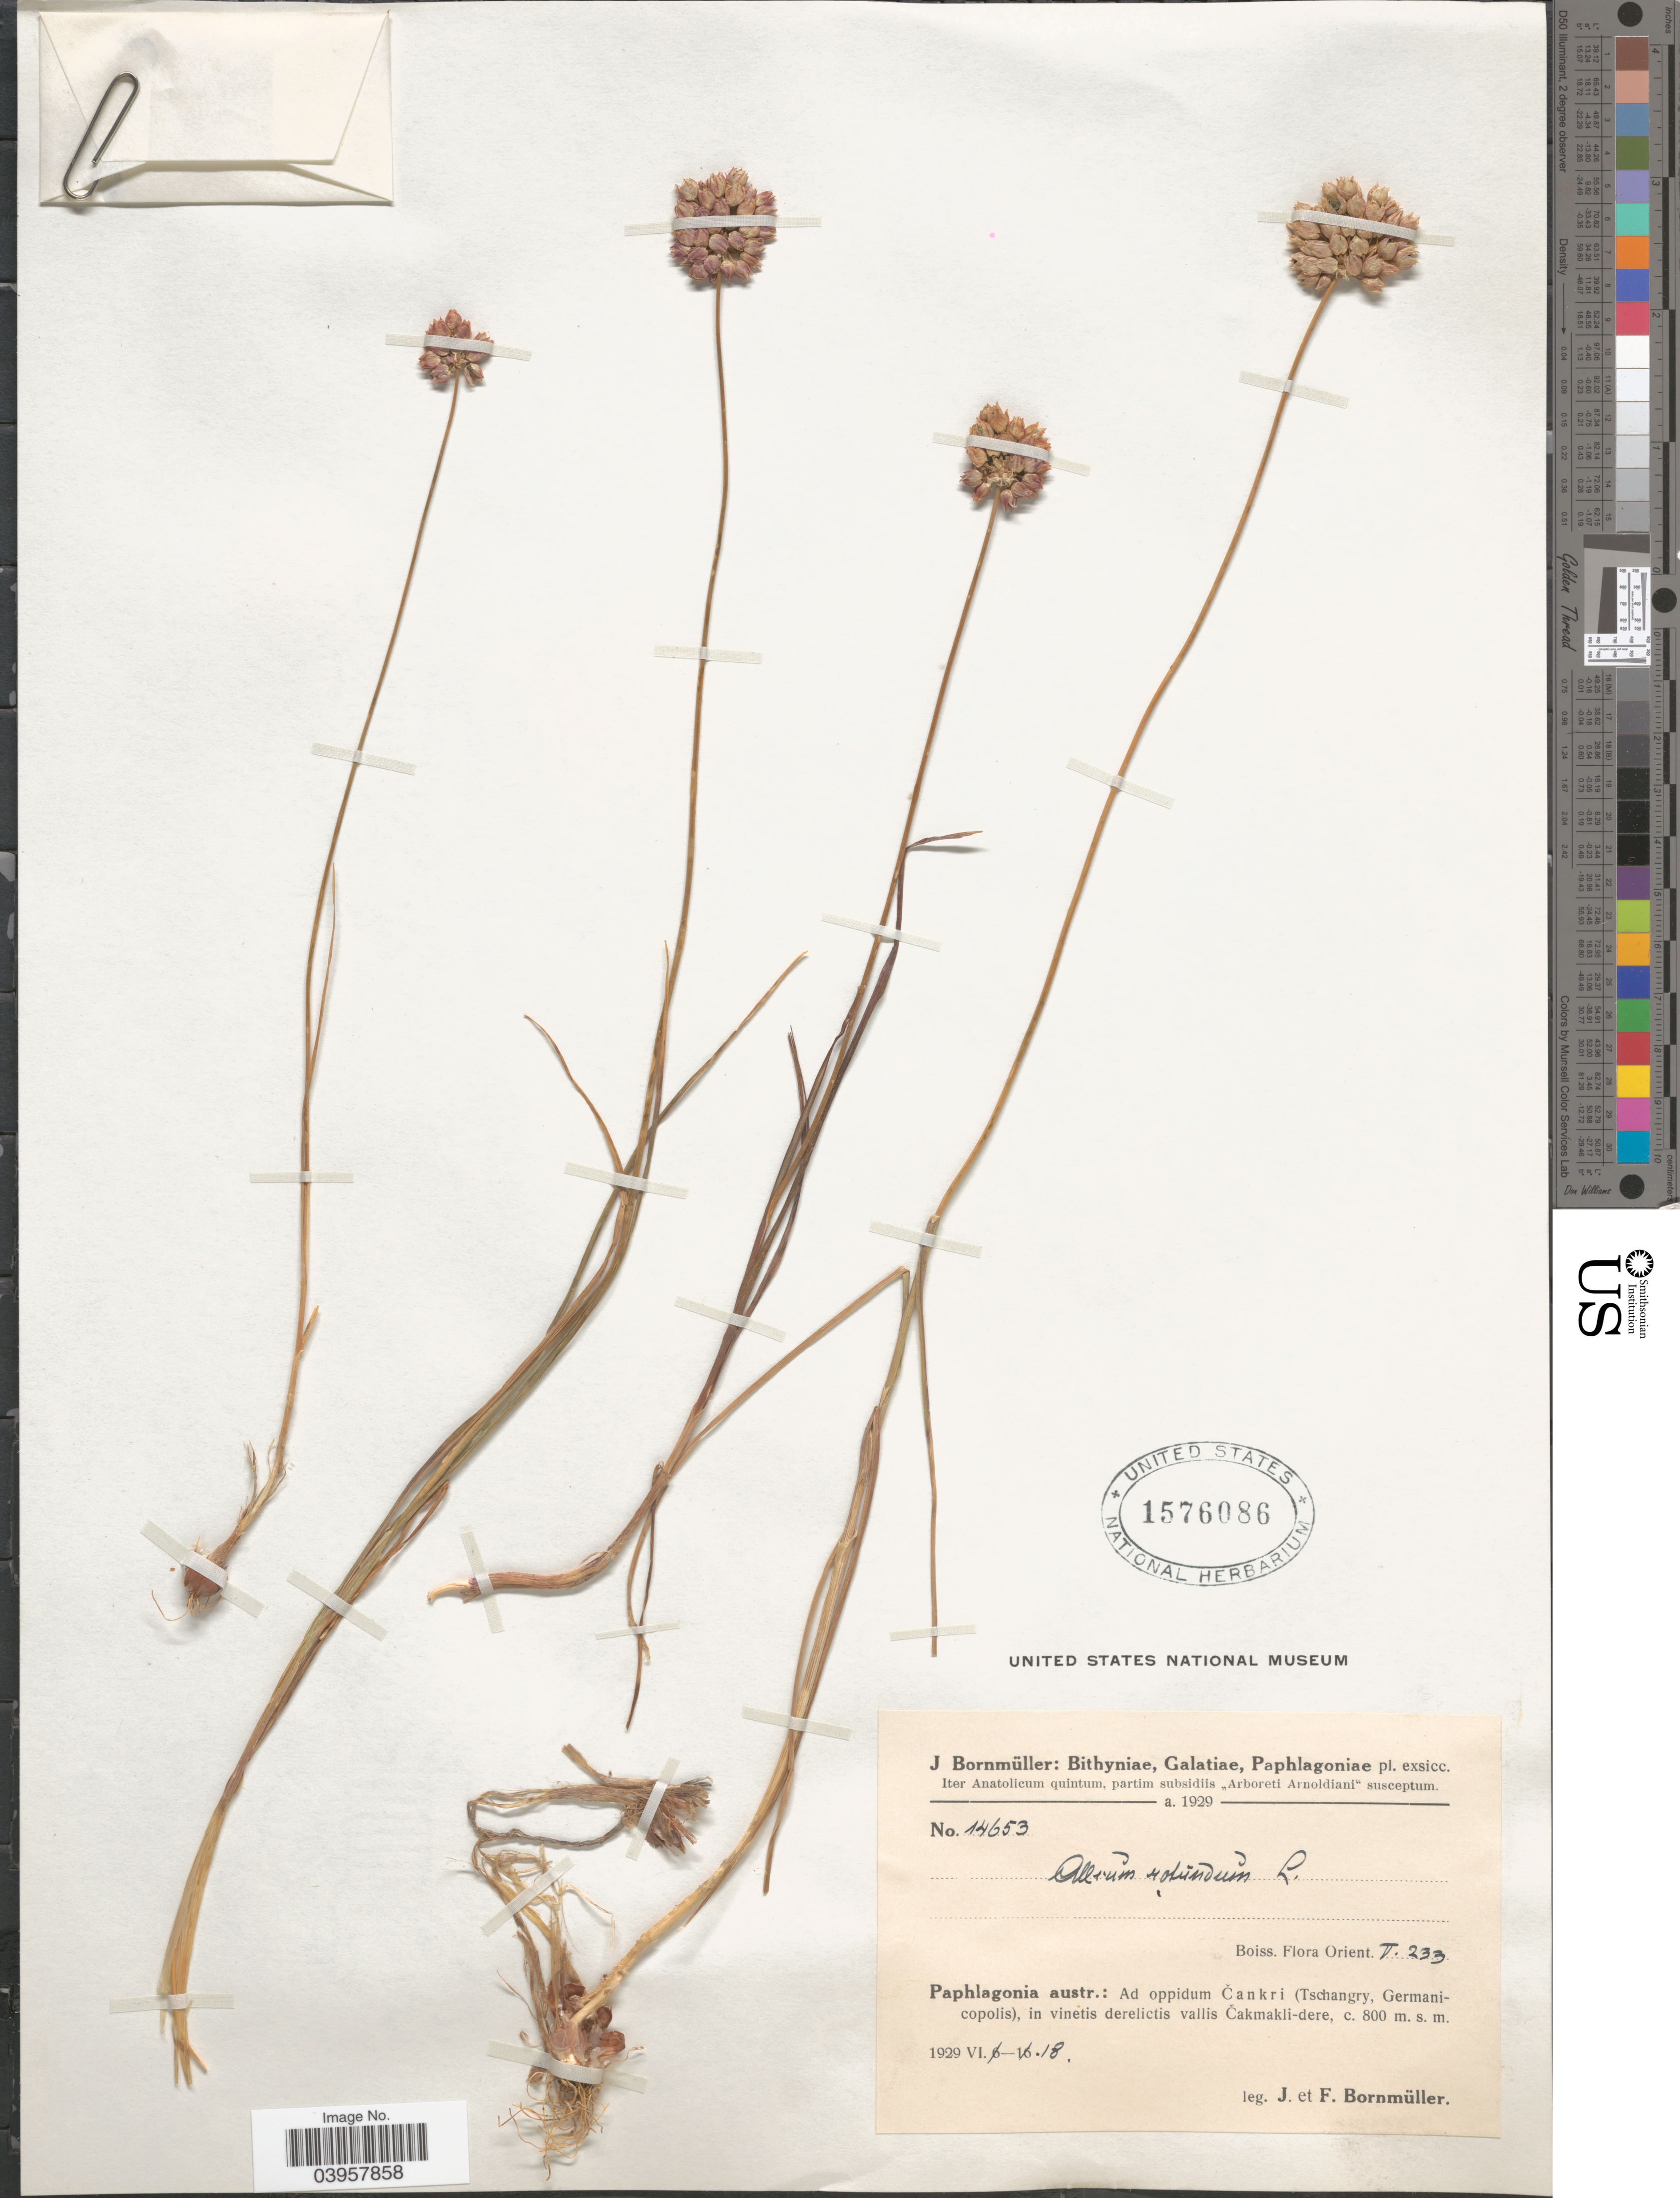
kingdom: Plantae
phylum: Tracheophyta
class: Liliopsida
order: Asparagales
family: Amaryllidaceae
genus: Allium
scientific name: Allium rotundum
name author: L.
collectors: J. Bornmüller & F. Bornmüller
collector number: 14653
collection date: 1929-06-18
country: Turkey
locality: Paphlagonia austr.: Ad oppidum Čankri (Tschangry, Germanicopolis), in vinetis derelictis vallis Čakmakli-dere.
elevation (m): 800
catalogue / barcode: US 1576086